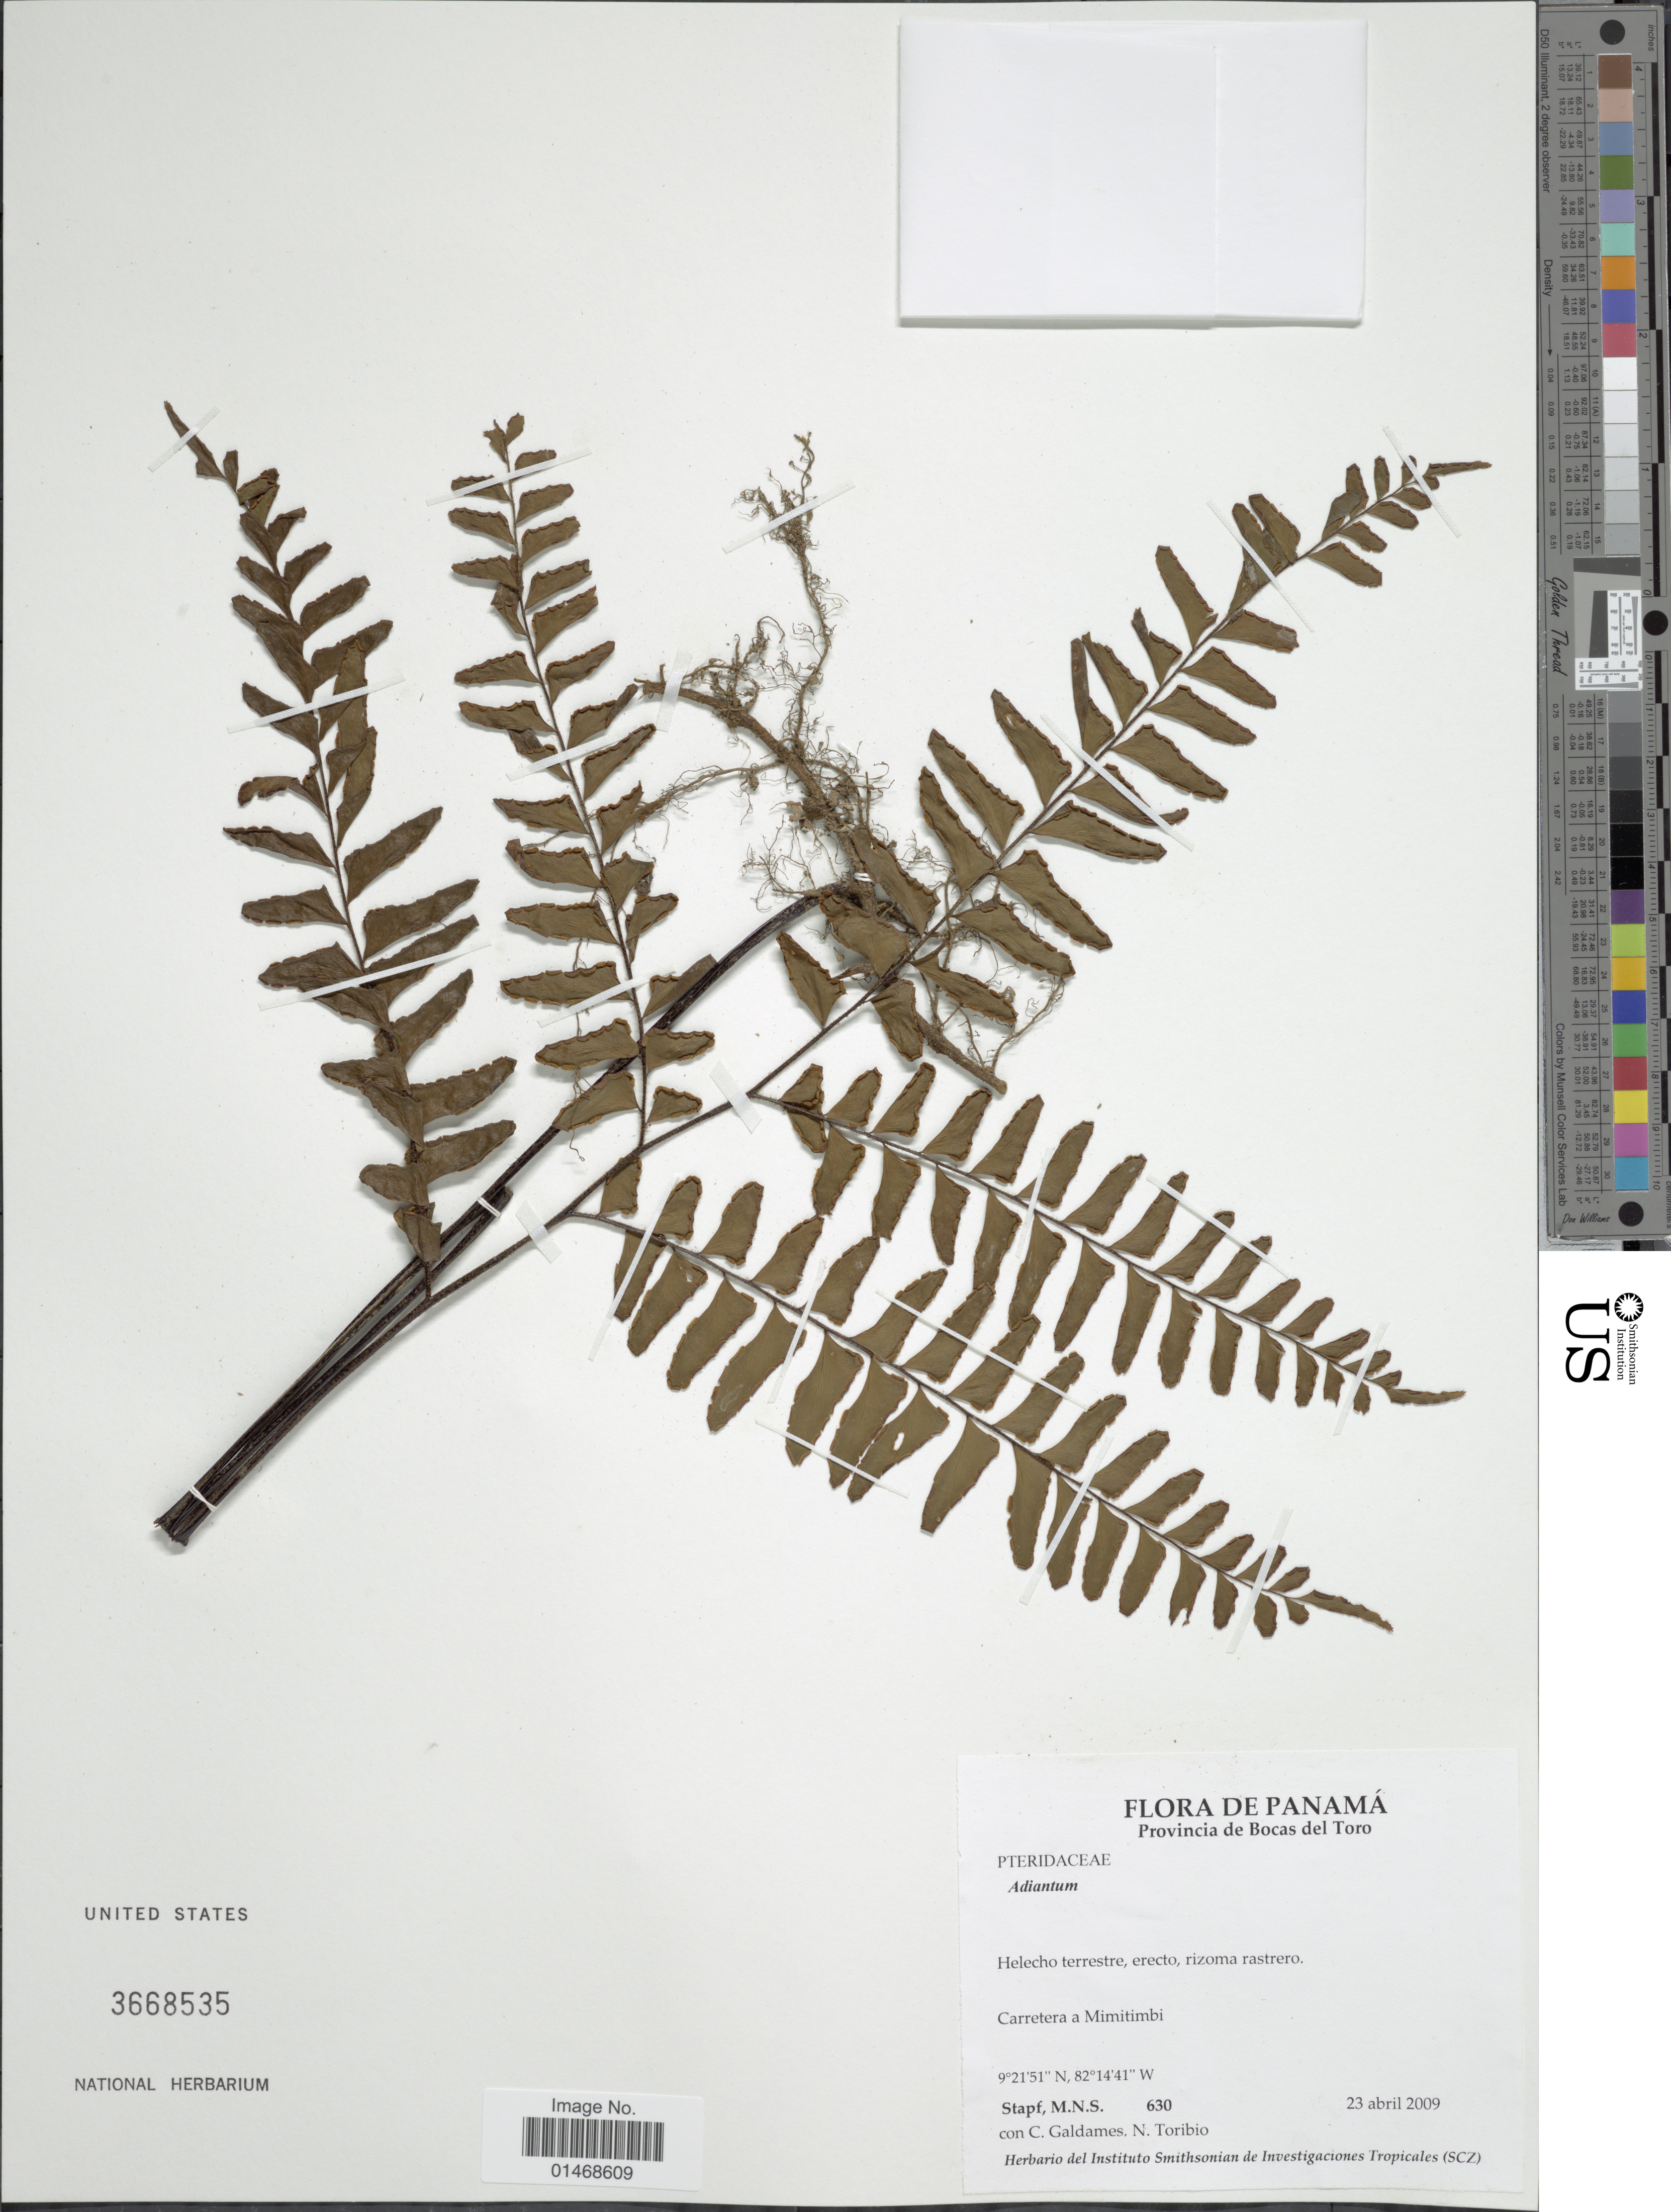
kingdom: Plantae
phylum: Tracheophyta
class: Polypodiopsida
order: Polypodiales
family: Pteridaceae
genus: Adiantum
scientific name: Adiantum sp.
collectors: M. Stapf & C. Galdames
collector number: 630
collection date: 2009-04-23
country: Panama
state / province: Bocas del Toro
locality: Carretera a Mimitimbi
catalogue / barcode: US 3668535